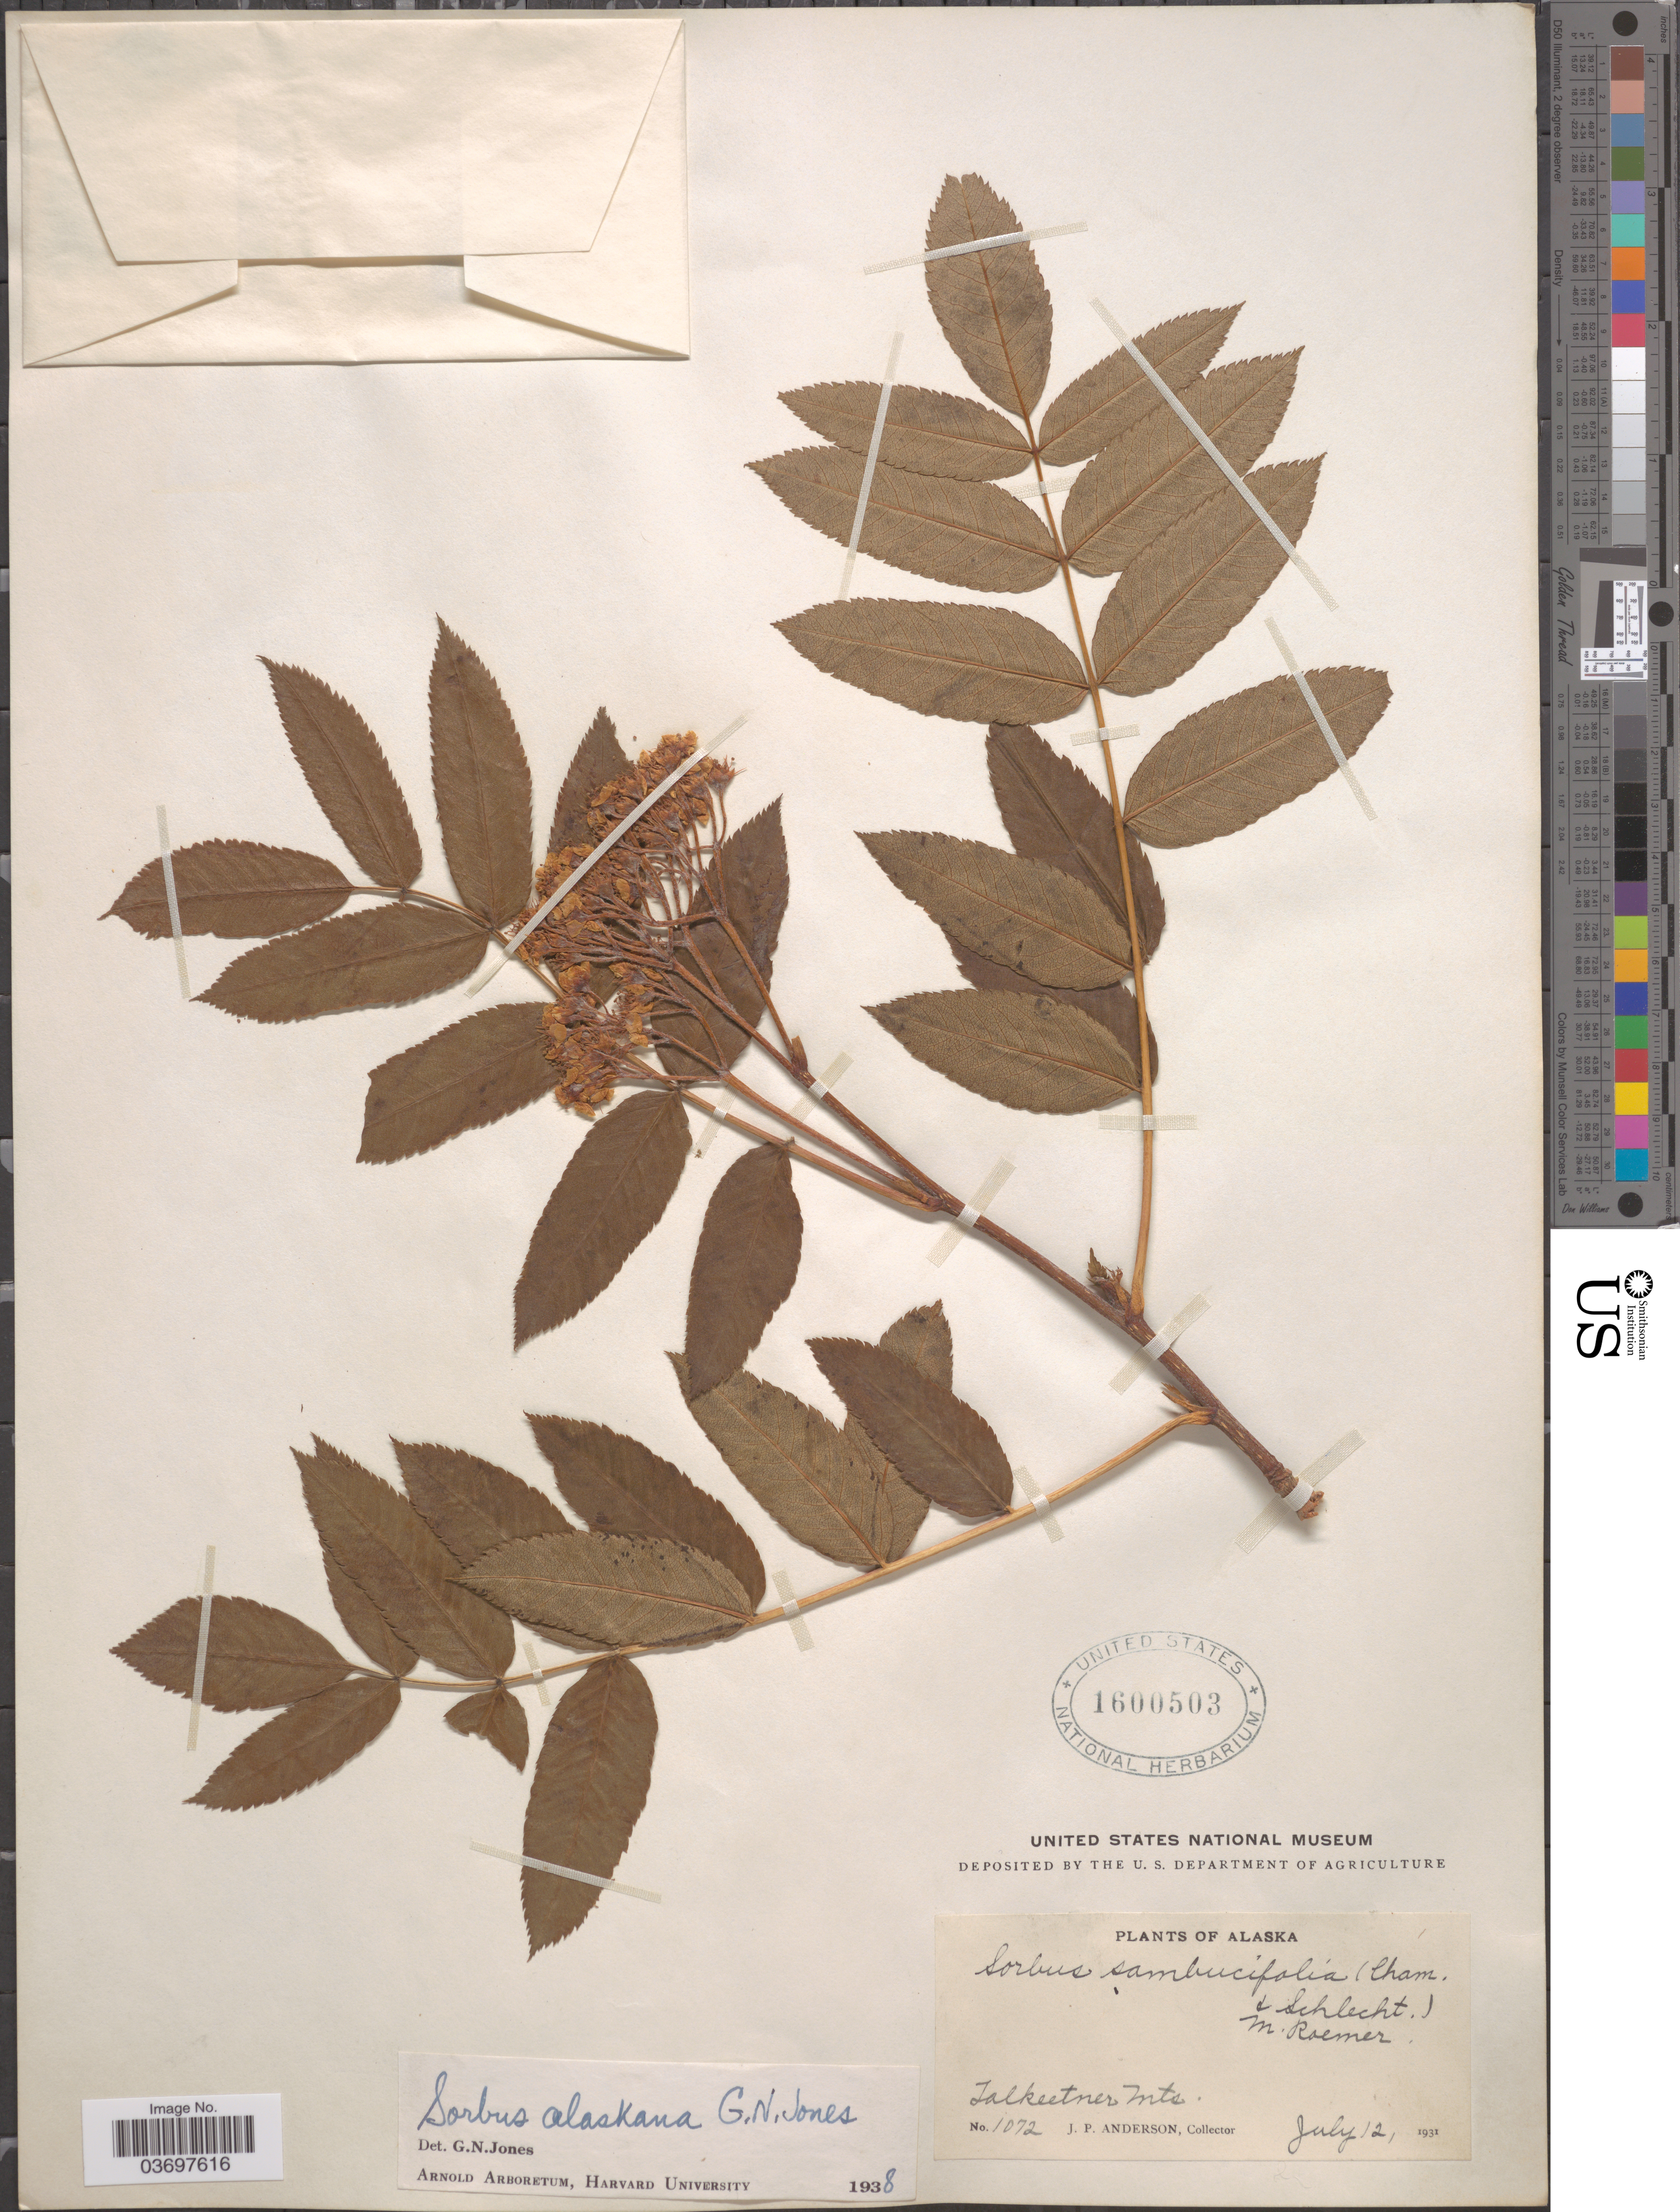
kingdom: Plantae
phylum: Tracheophyta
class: Magnoliopsida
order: Rosales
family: Rosaceae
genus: Sorbus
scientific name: Sorbus sambucifolia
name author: (Cham. & Schltdl.) M. Roem.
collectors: J. P. Anderson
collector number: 1072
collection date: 1931-07-12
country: United States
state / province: Alaska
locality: Talkeetna Mts.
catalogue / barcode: US 1600503